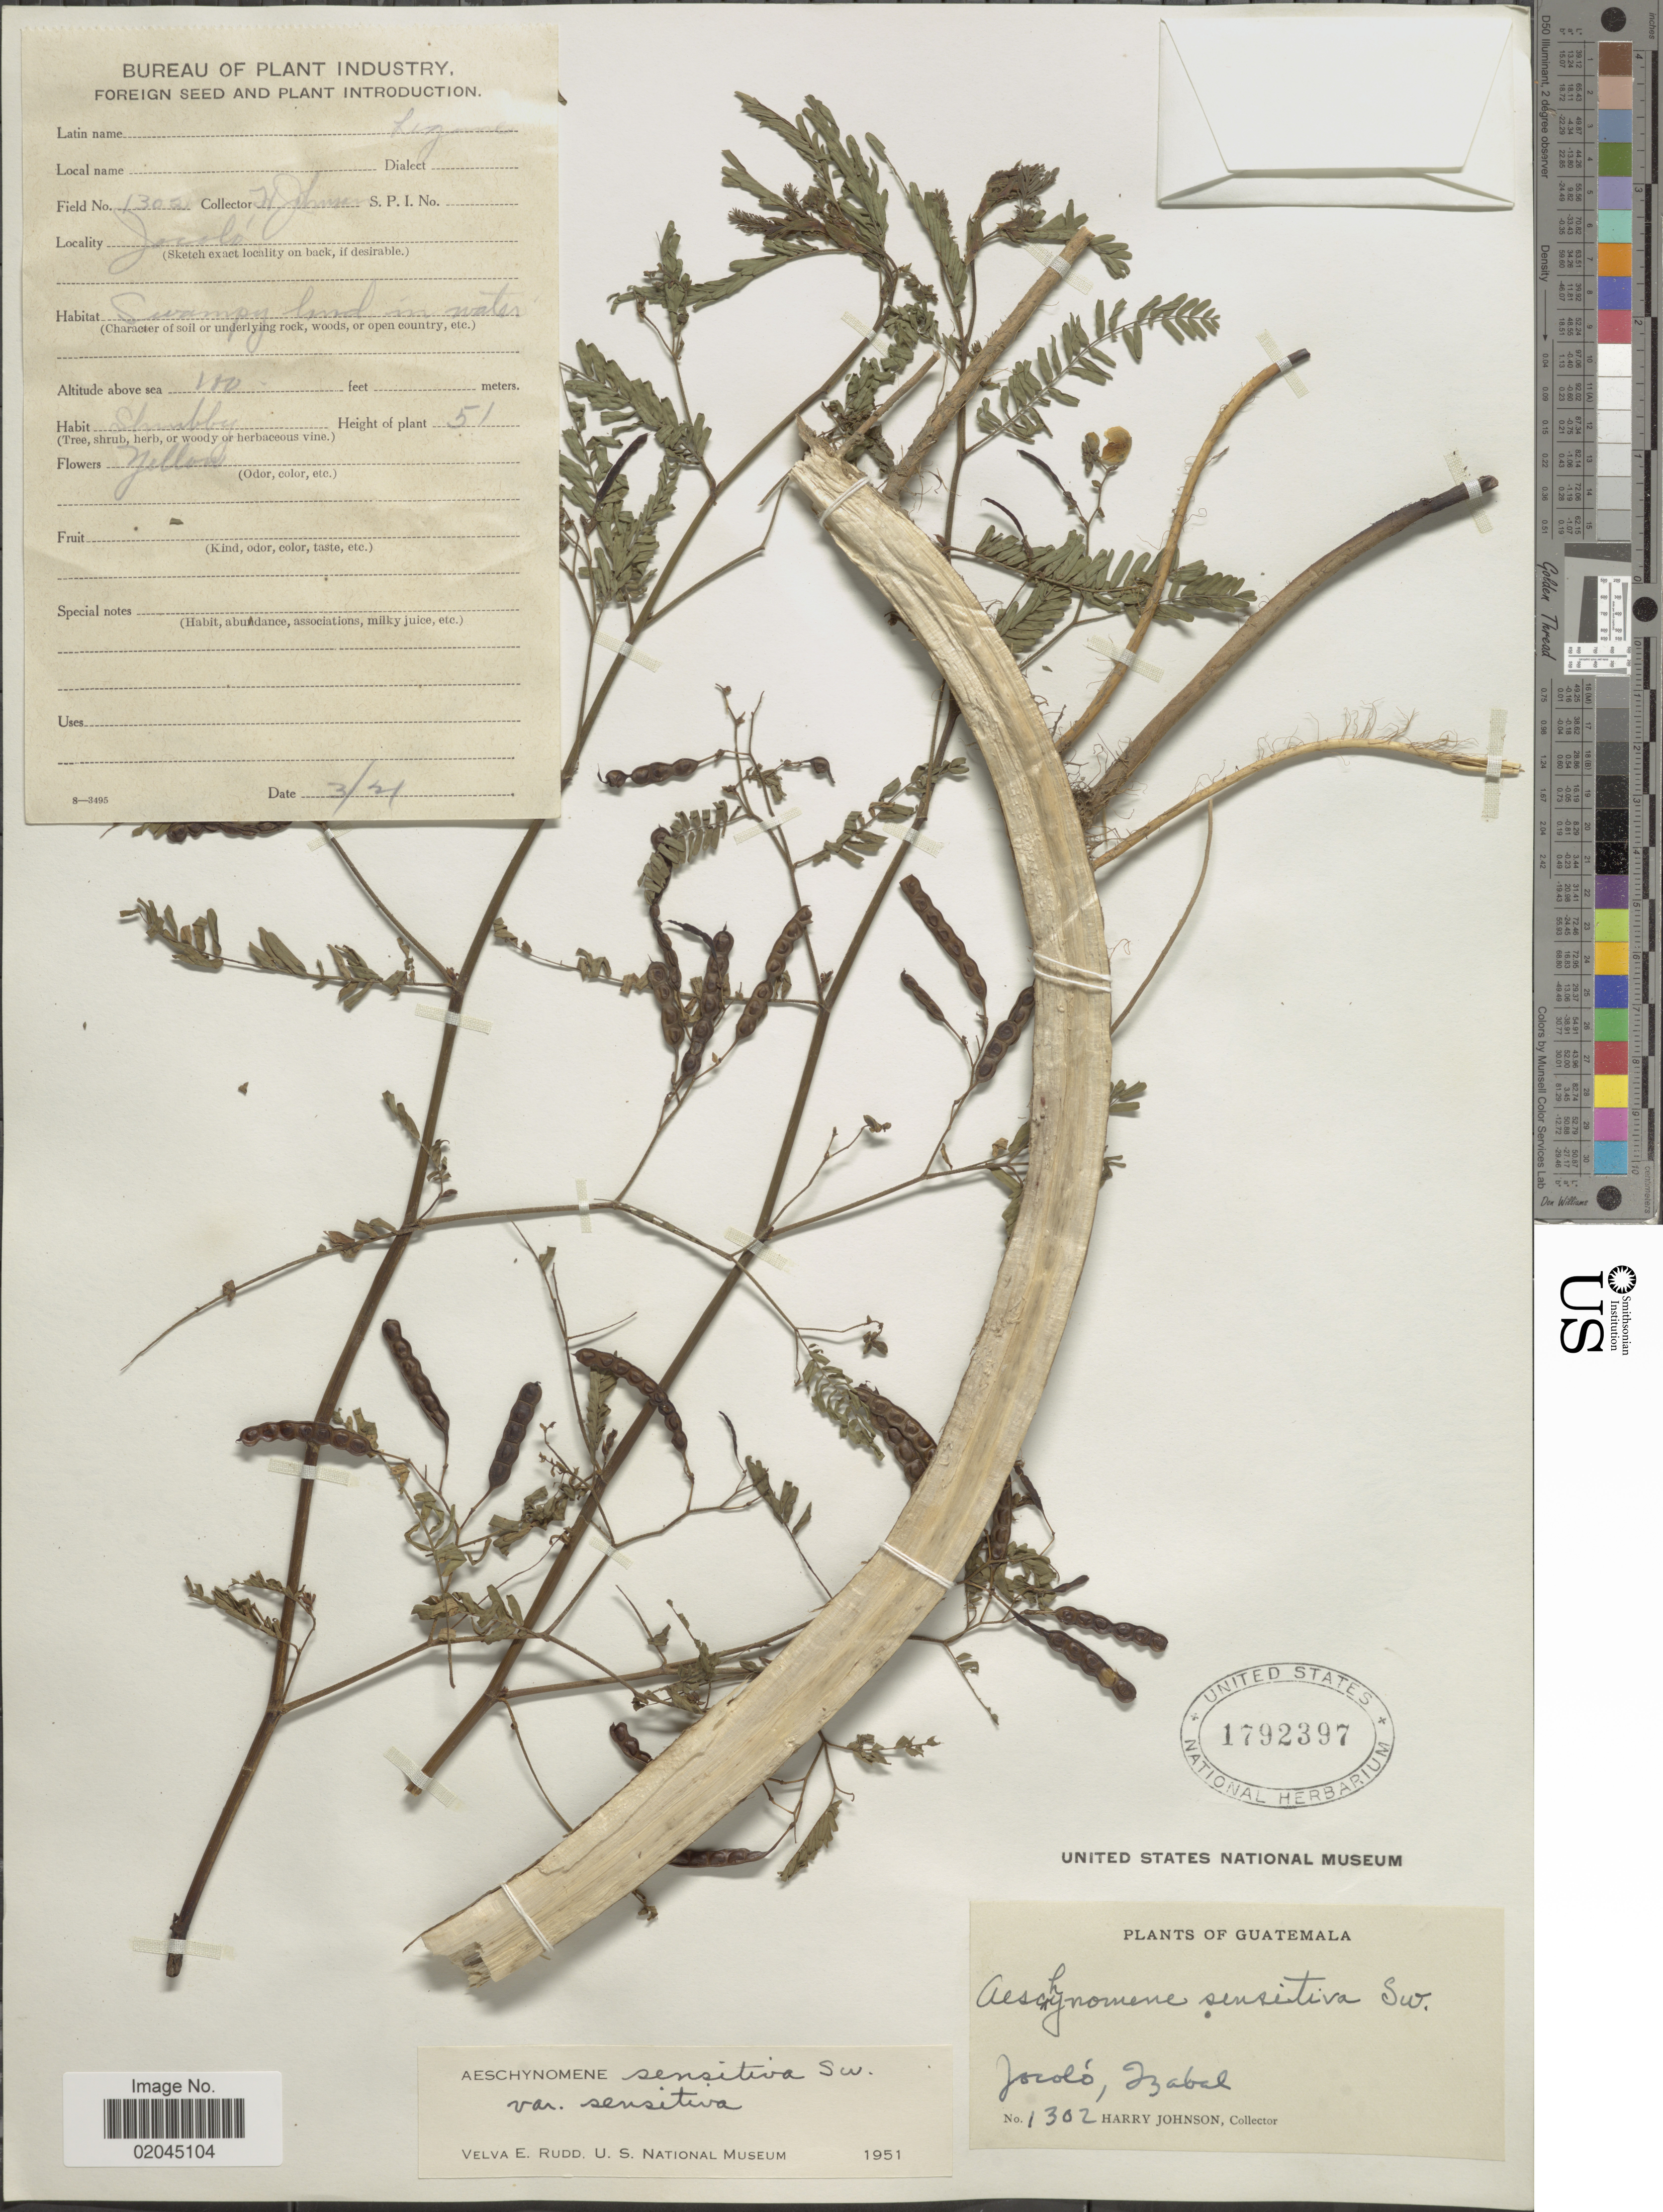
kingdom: Plantae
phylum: Tracheophyta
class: Magnoliopsida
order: Fabales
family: Fabaceae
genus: Aeschynomene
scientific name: Aeschynomene sensitiva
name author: Sw.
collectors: H. Johnson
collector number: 1302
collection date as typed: Transcribed d/m/y: /3/21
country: Guatemala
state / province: Izabal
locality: Jocolo, Izabal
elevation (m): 30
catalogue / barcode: US 1792397